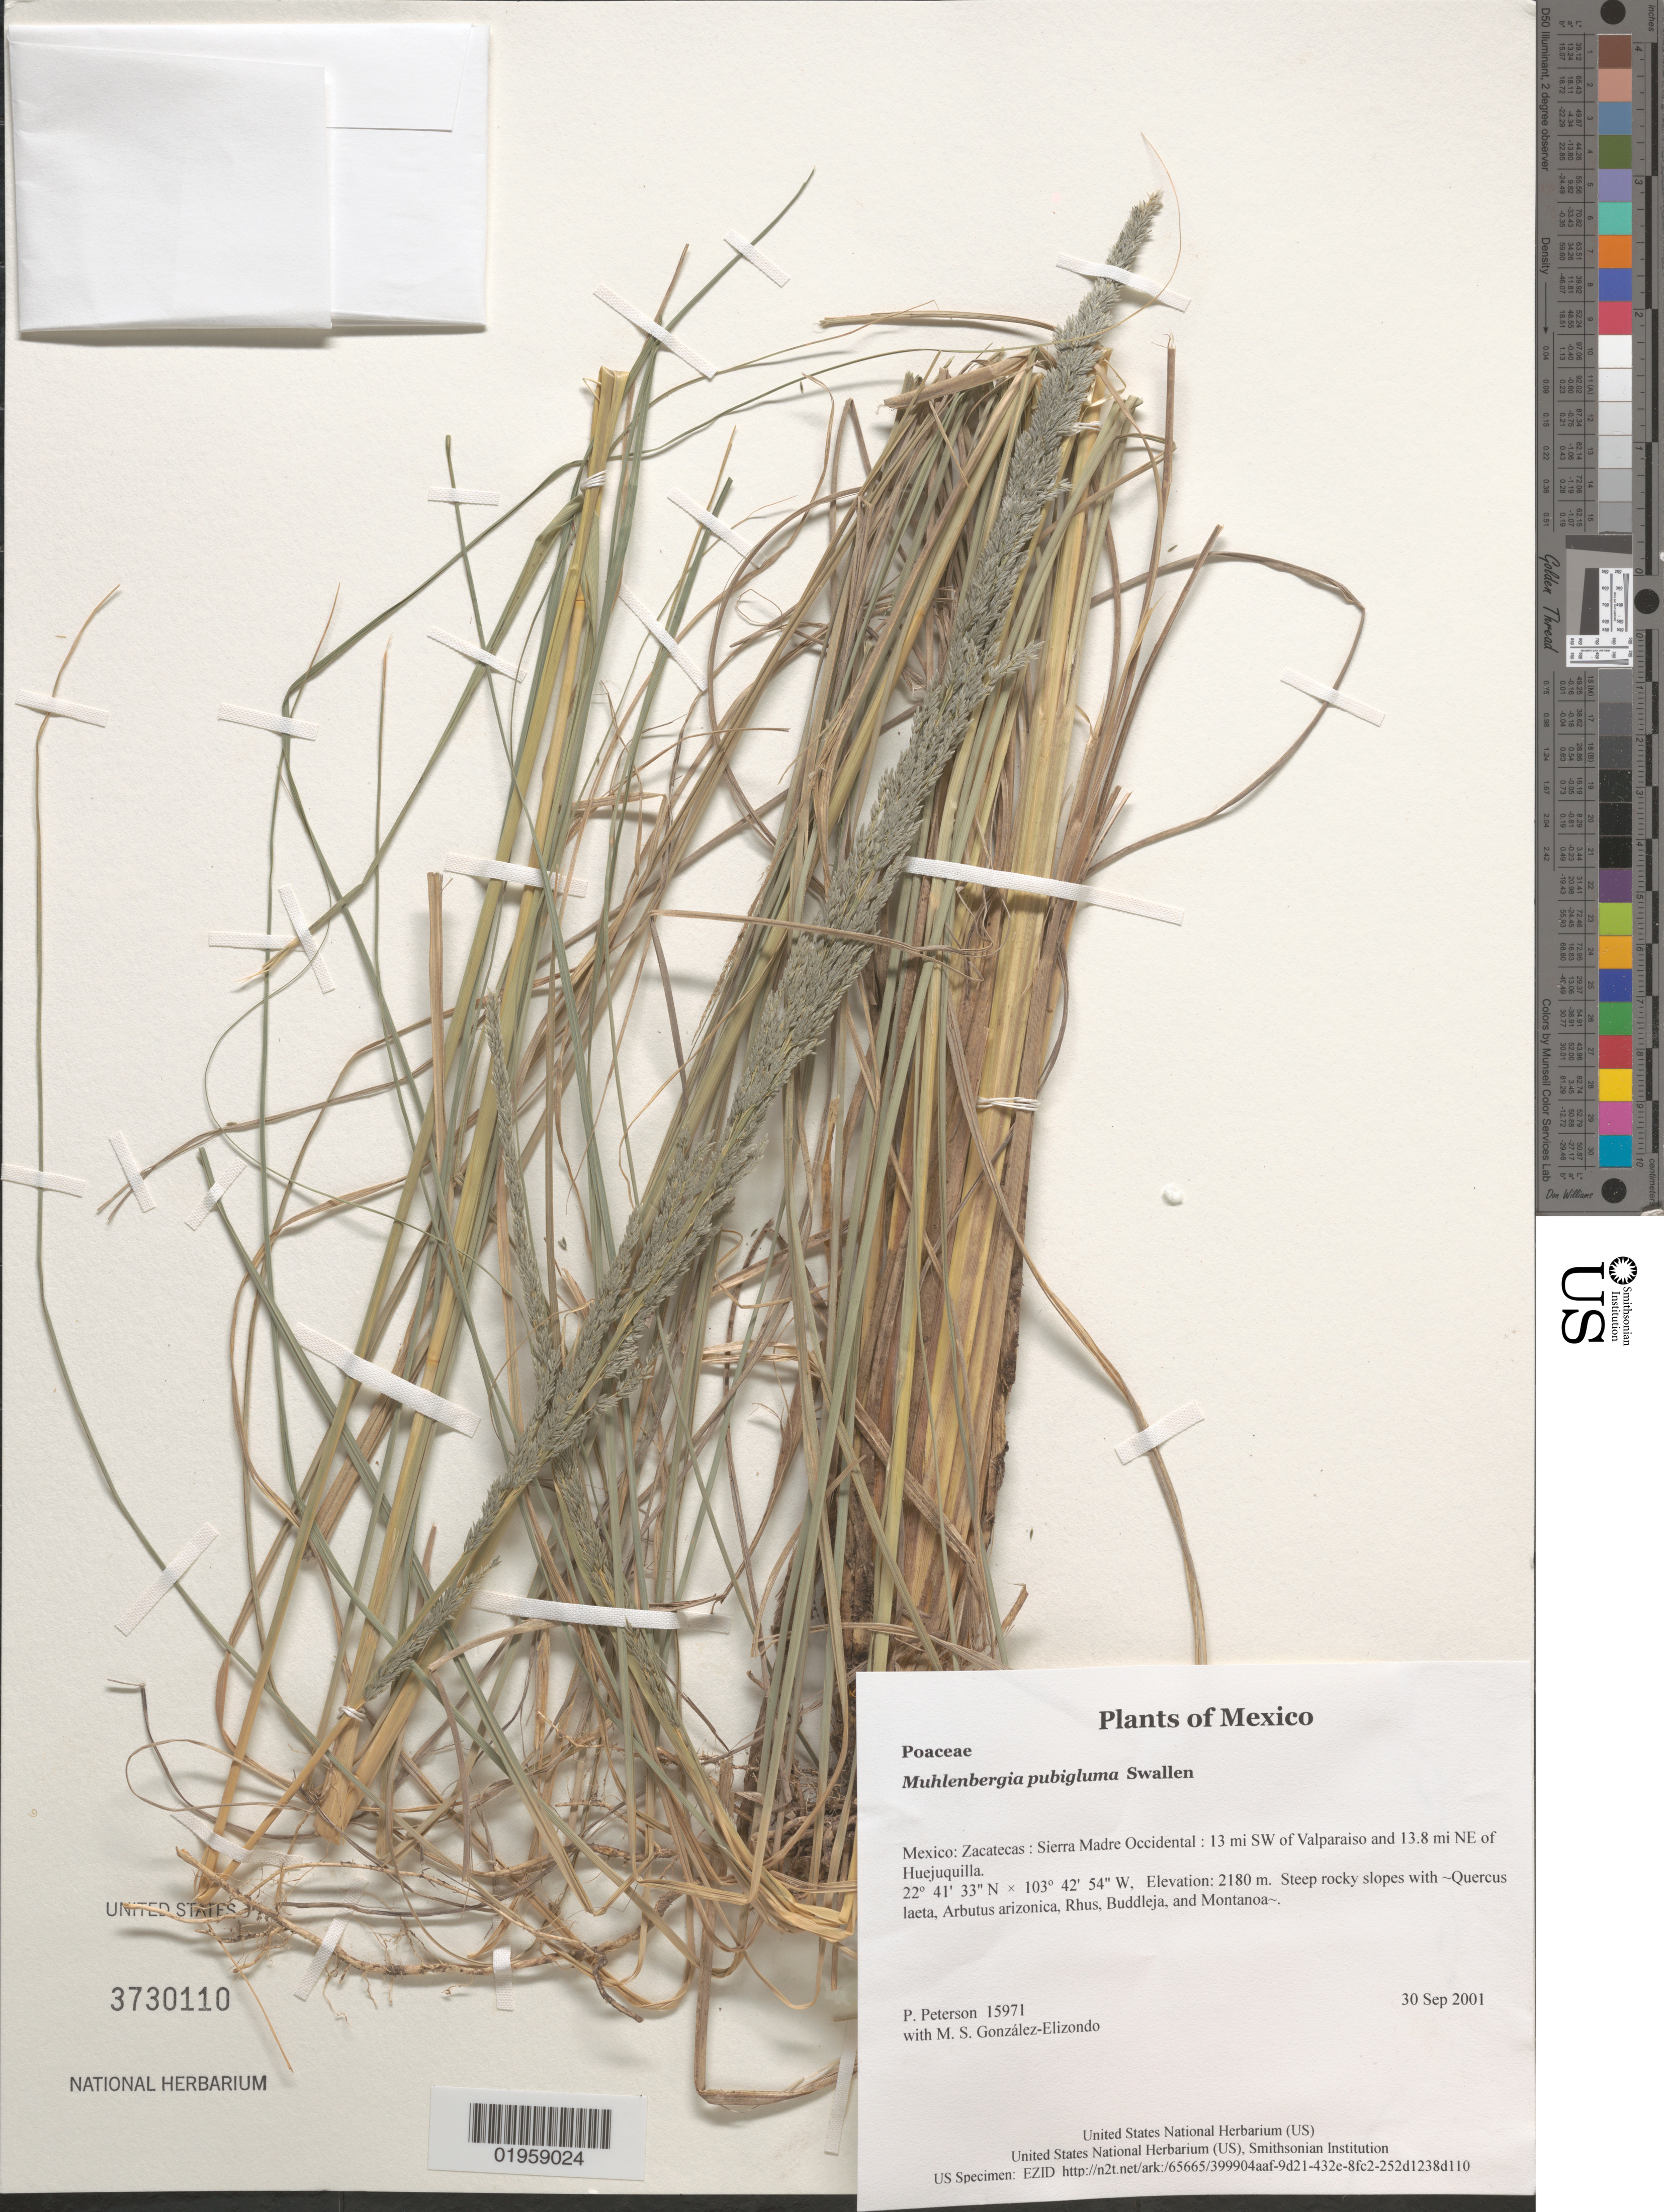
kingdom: Plantae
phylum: Tracheophyta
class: Liliopsida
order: Poales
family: Poaceae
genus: Muhlenbergia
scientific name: Muhlenbergia pubigluma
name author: Swallen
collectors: P. M. Peterson & M. S. González-Elizondo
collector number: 15971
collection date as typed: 30 Sep 2001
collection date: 2001-09-30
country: Mexico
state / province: Zacatecas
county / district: Sierra Madre Occidental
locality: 13 mi SW of Valparaiso and 13.8 mi NE of Huejuquilla.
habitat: Steep rocky slopes with ~Quercus laeta, Arbutus arizonica, Rhus, Buddleja, and Montanoa~.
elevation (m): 2180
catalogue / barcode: US 3730110